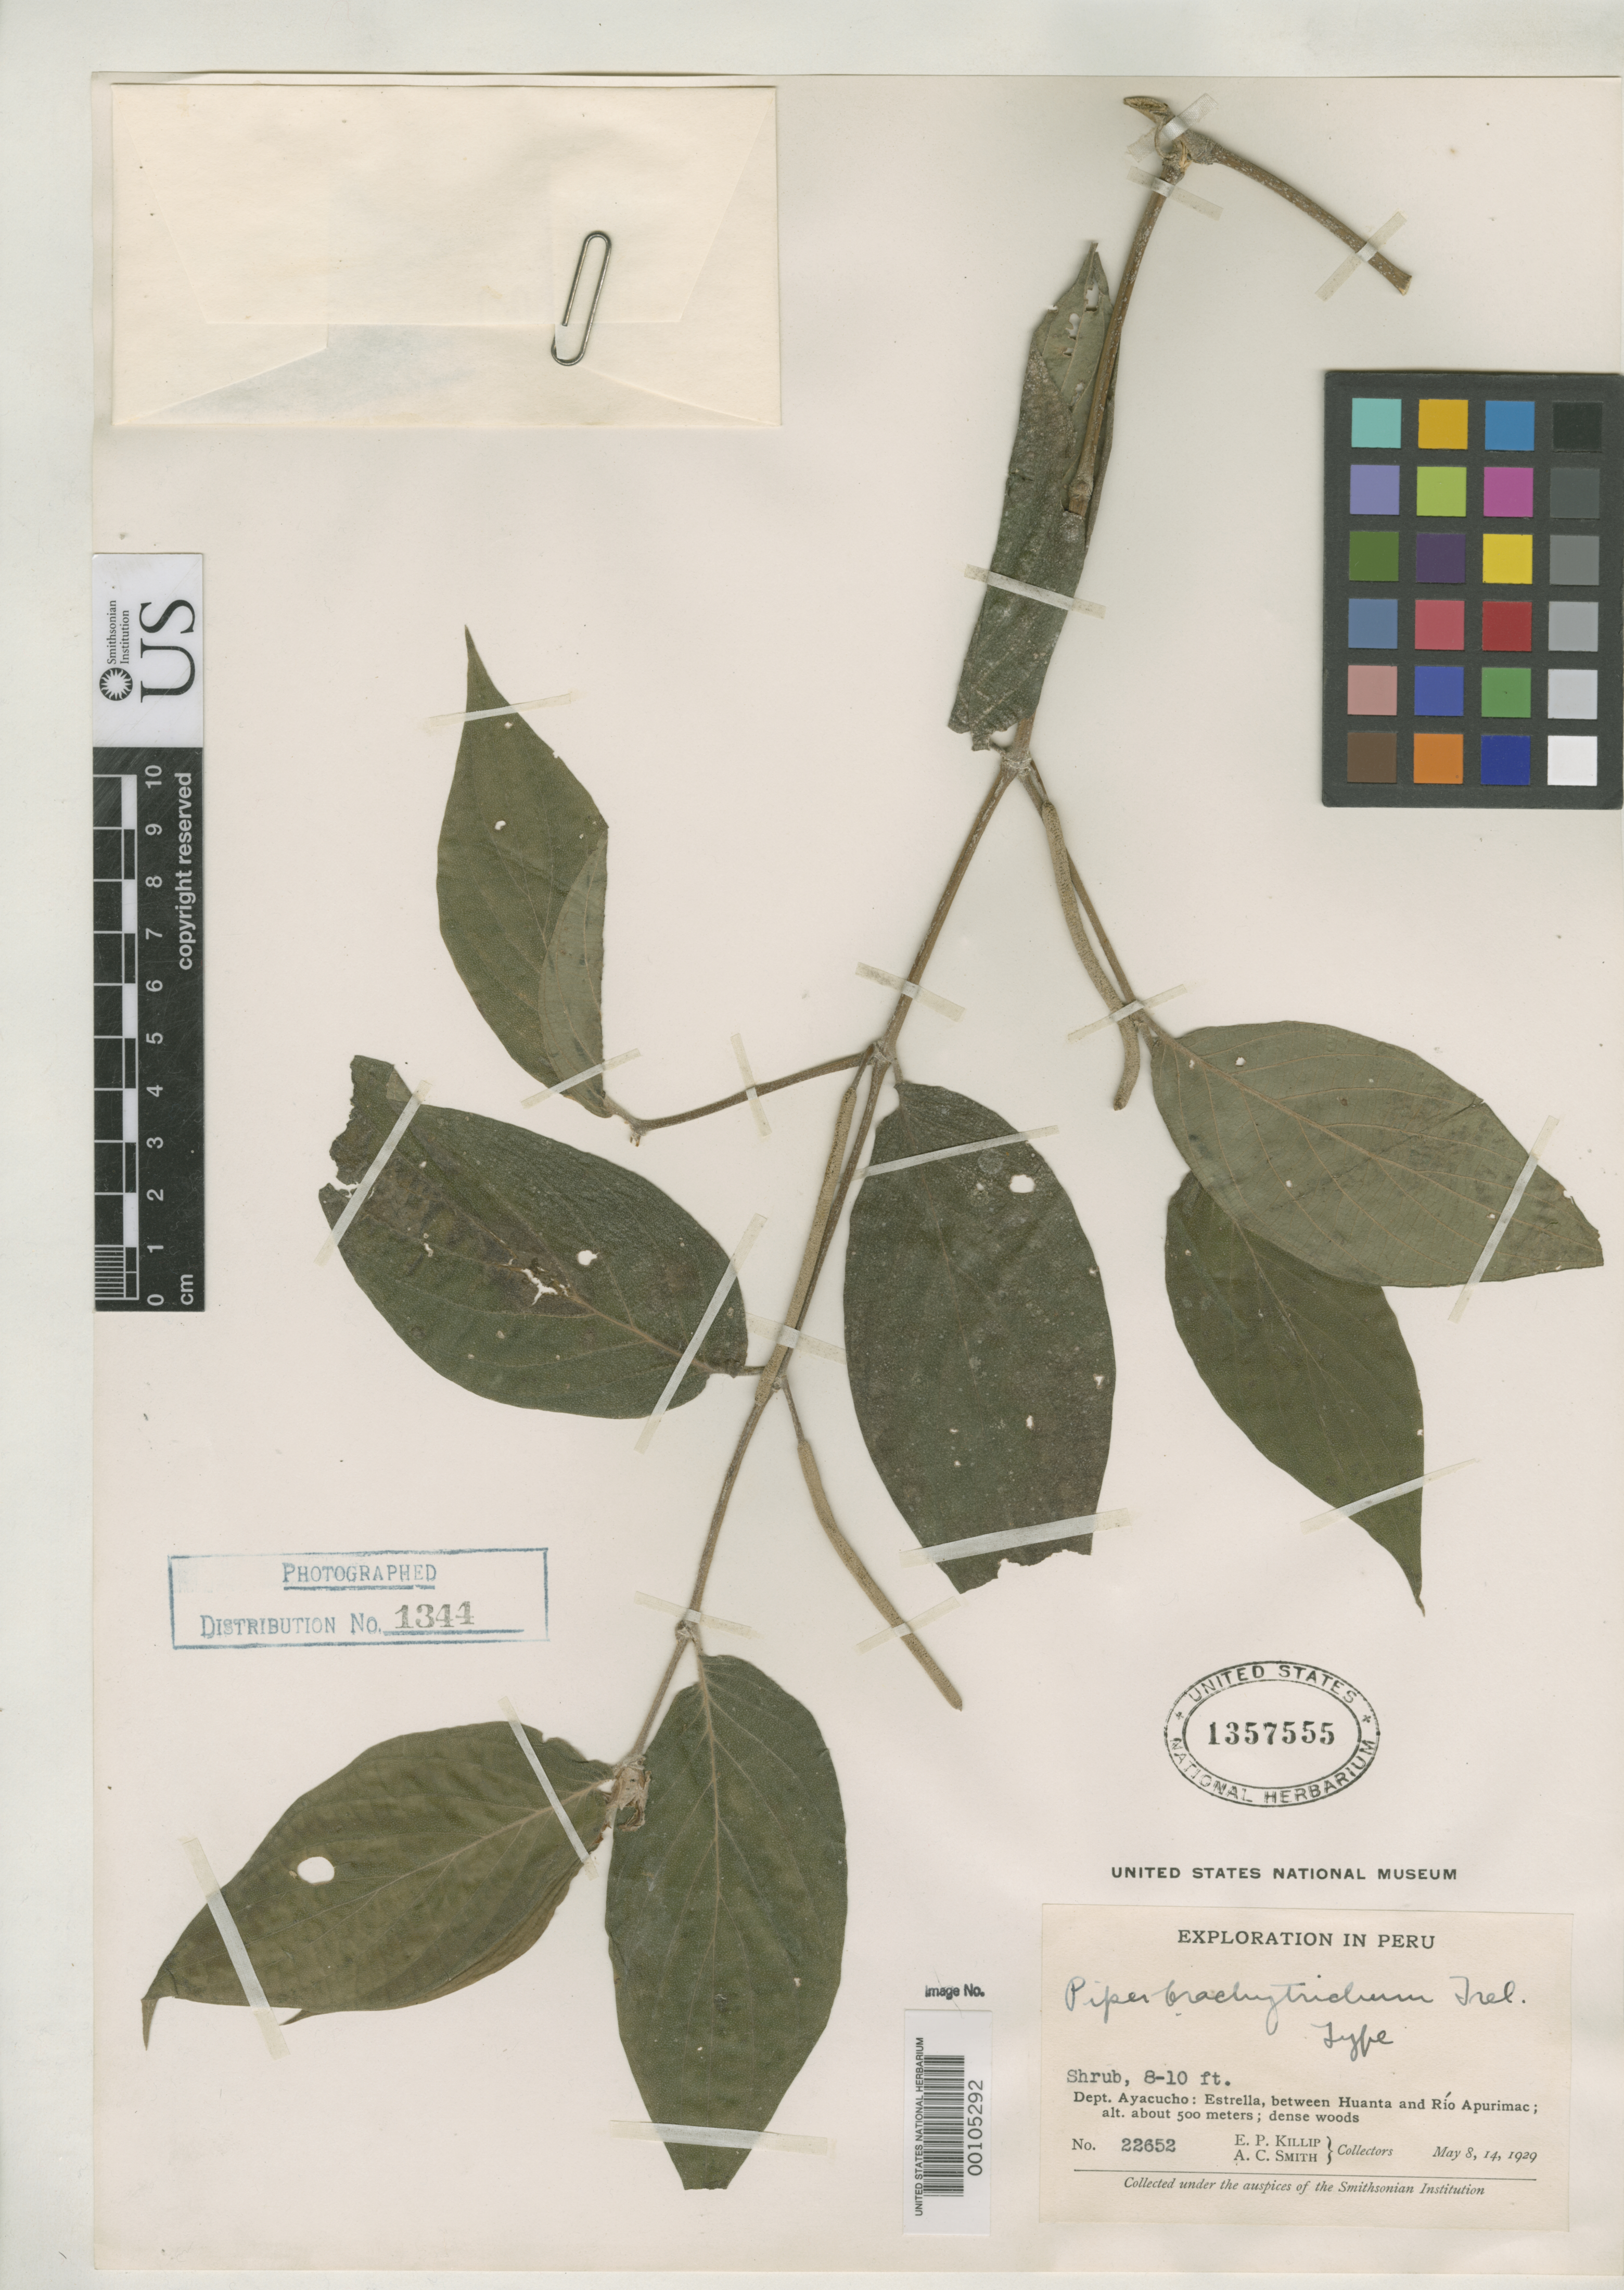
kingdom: Plantae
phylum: Tracheophyta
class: Magnoliopsida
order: Piperales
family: Piperaceae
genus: Piper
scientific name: Piper brachytrichum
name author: Trel. in J.F. Macbr.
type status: Holotype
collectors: E. P. Killip & A. C. Smith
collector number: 22652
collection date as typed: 08 May 1929 or 14 May 1929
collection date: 1929-05-08 or 1929-05-14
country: Peru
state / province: Ayacucho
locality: Estrella, between Huanta and Río Apurímac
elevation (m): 500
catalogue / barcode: US 1357555